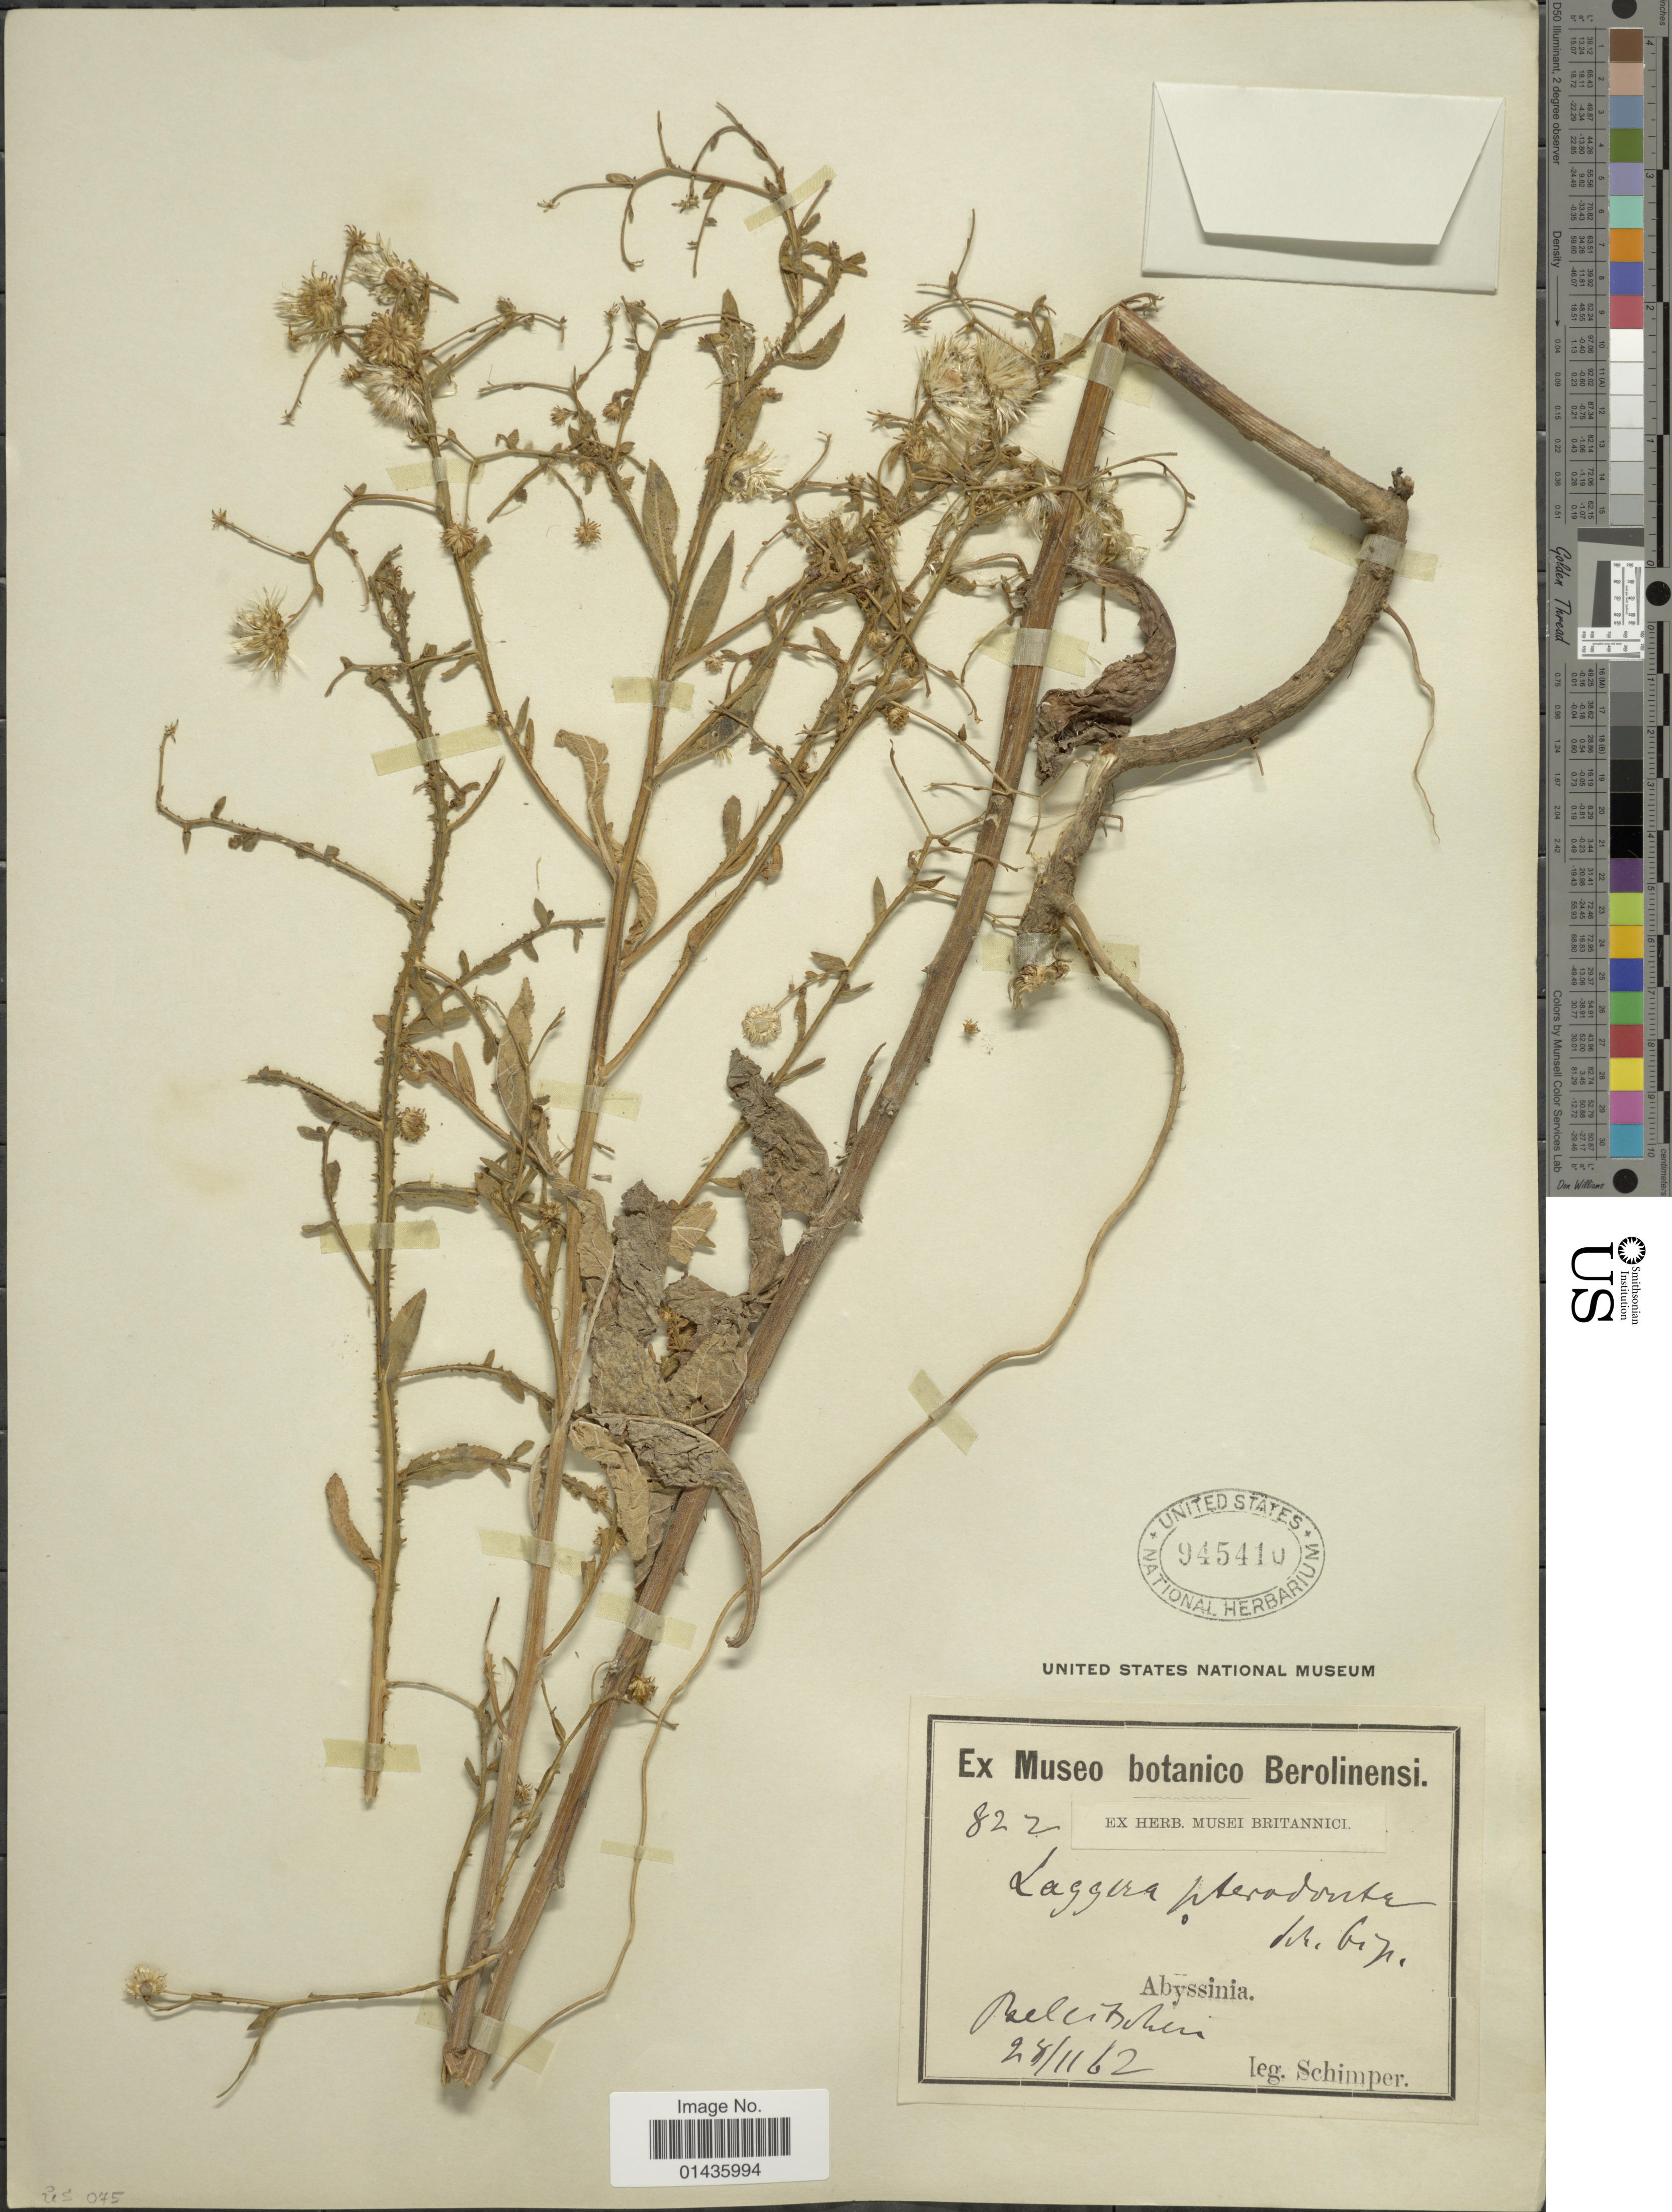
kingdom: Plantae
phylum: Tracheophyta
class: Magnoliopsida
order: Asterales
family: Asteraceae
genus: Laggera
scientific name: Laggera perrottetiana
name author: DC.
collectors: -. Schimper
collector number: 822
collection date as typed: Transcribed d/m/y: 28/11/62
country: Eritrea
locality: Abyssinia, Bele [illegible text]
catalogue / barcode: US 945410